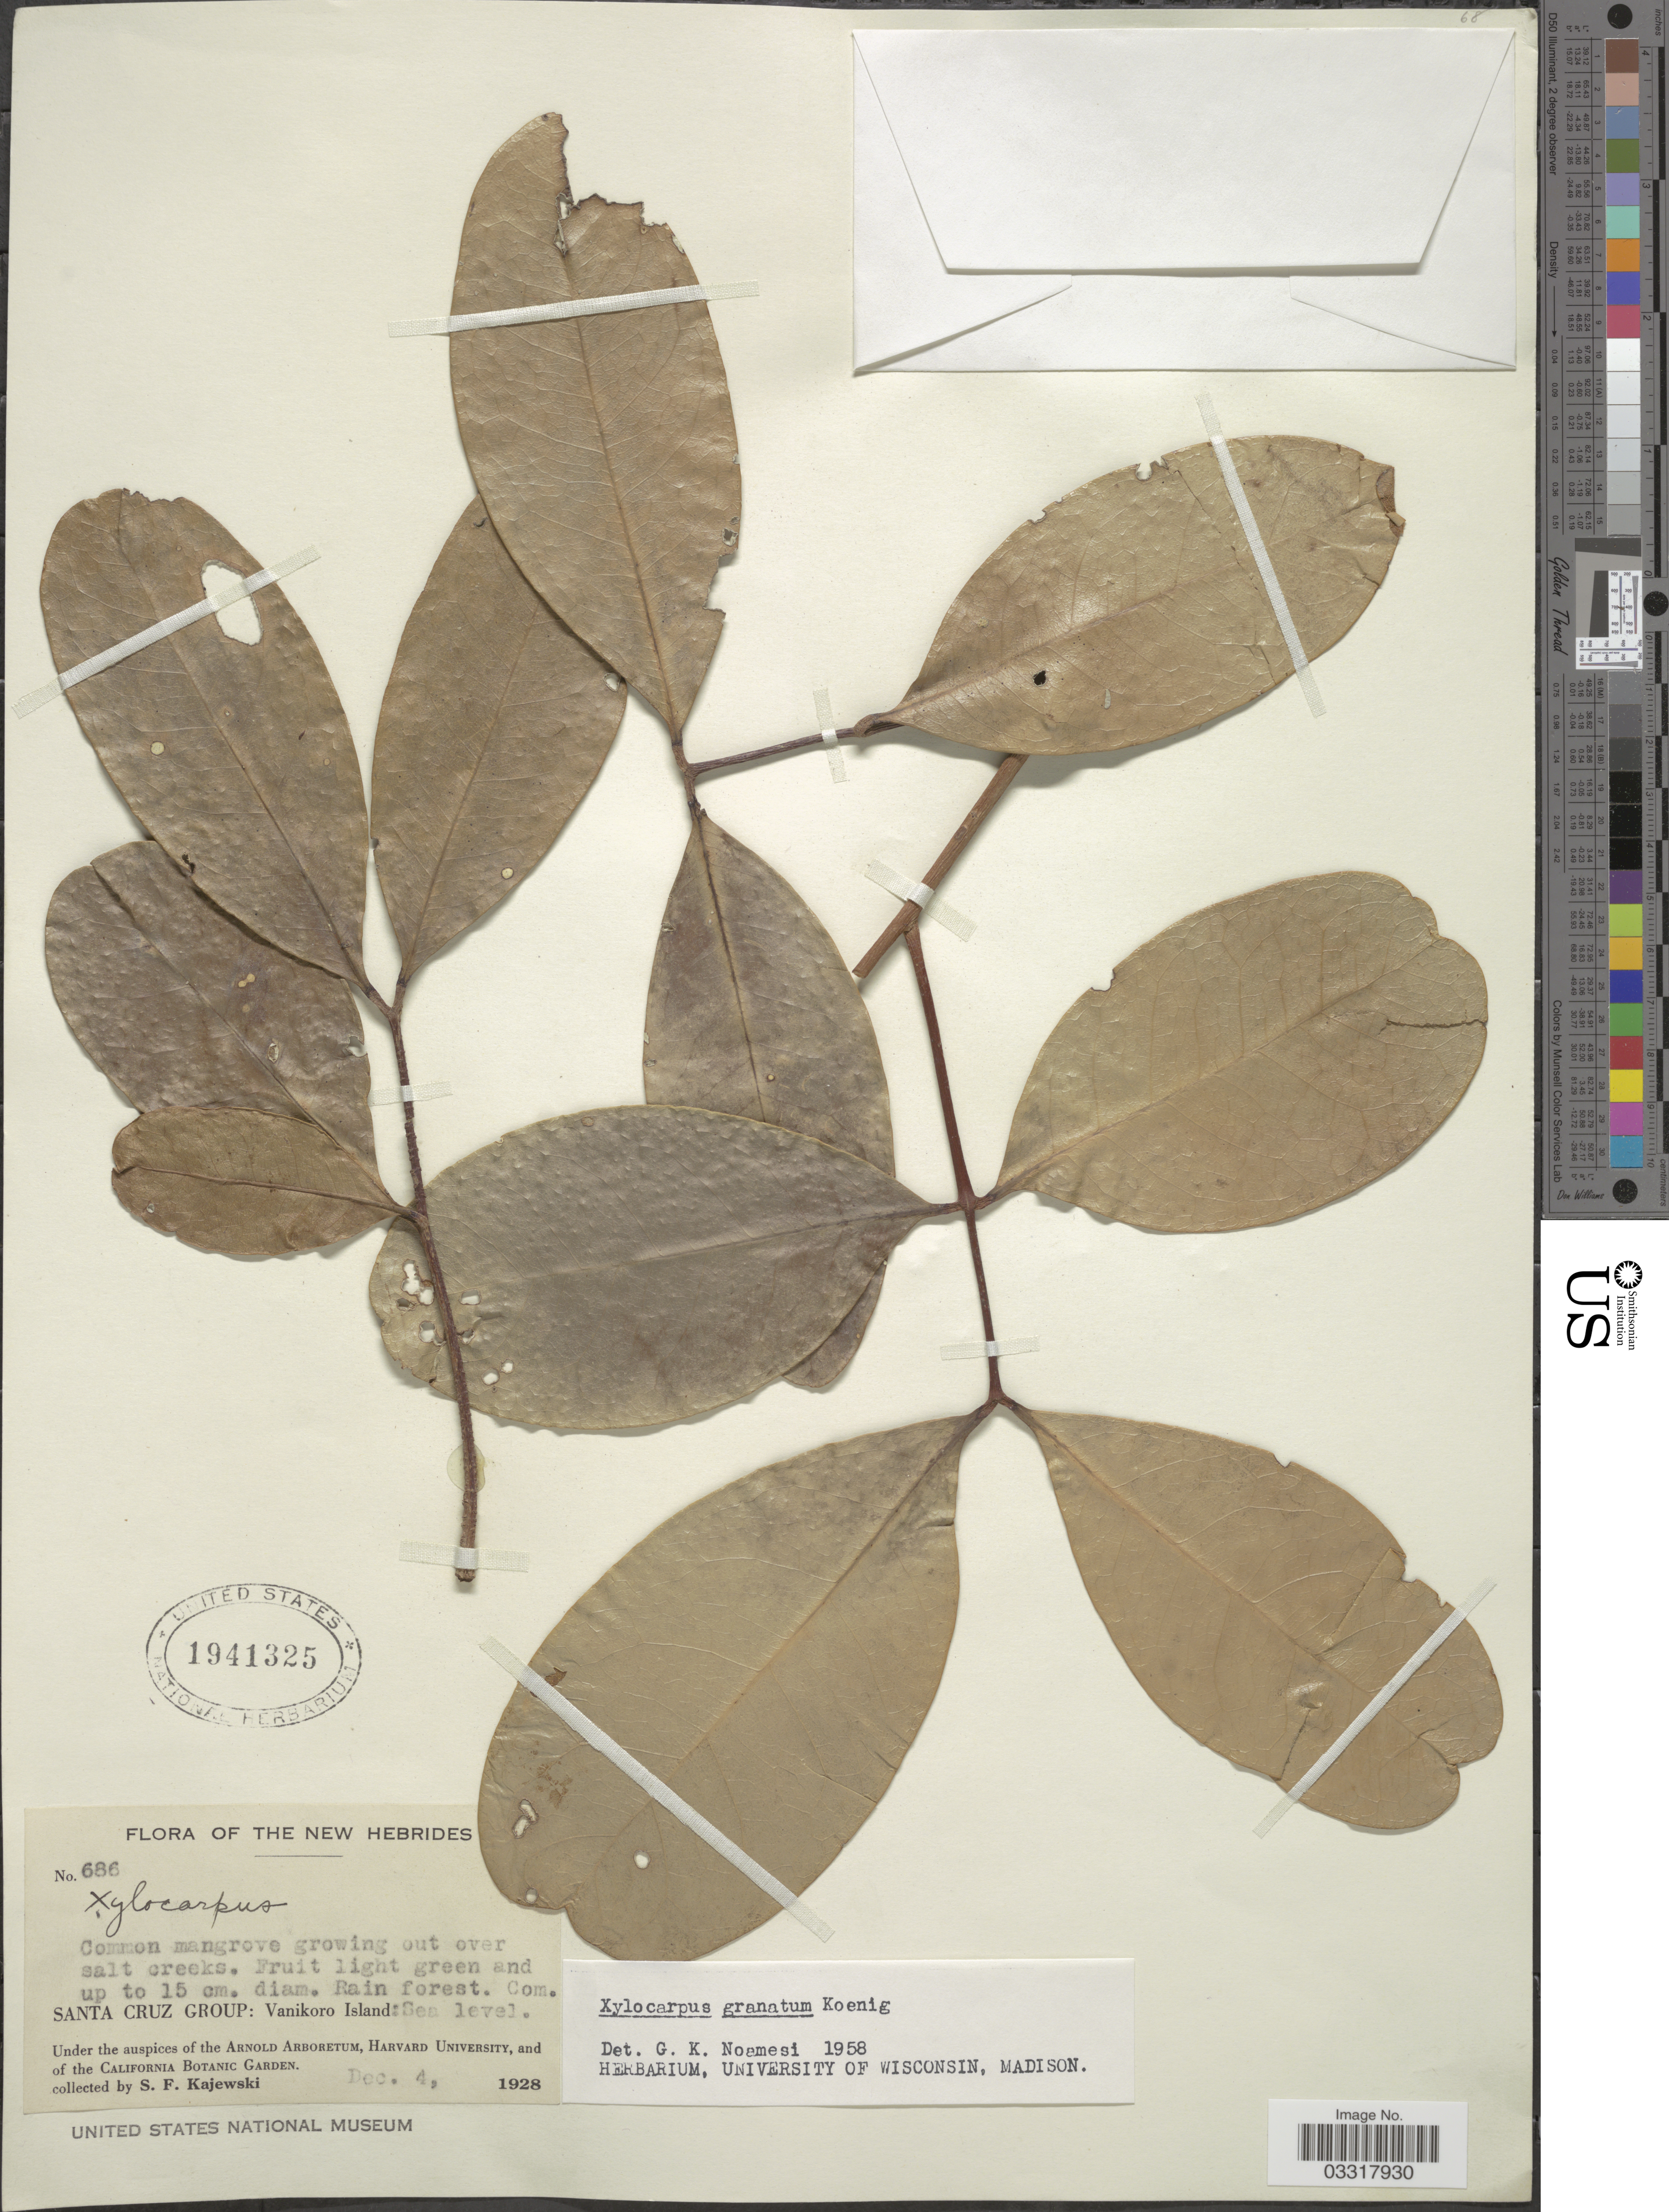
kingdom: Plantae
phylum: Tracheophyta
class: Magnoliopsida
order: Sapindales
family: Meliaceae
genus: Xylocarpus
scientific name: Xylocarpus granatum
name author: J. Koenig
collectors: S. Kajewski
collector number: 686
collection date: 1928-12-04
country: Vanuatu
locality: The New Hebrides. Santa Cruz Group: Vanikoro Island.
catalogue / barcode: US 1941325